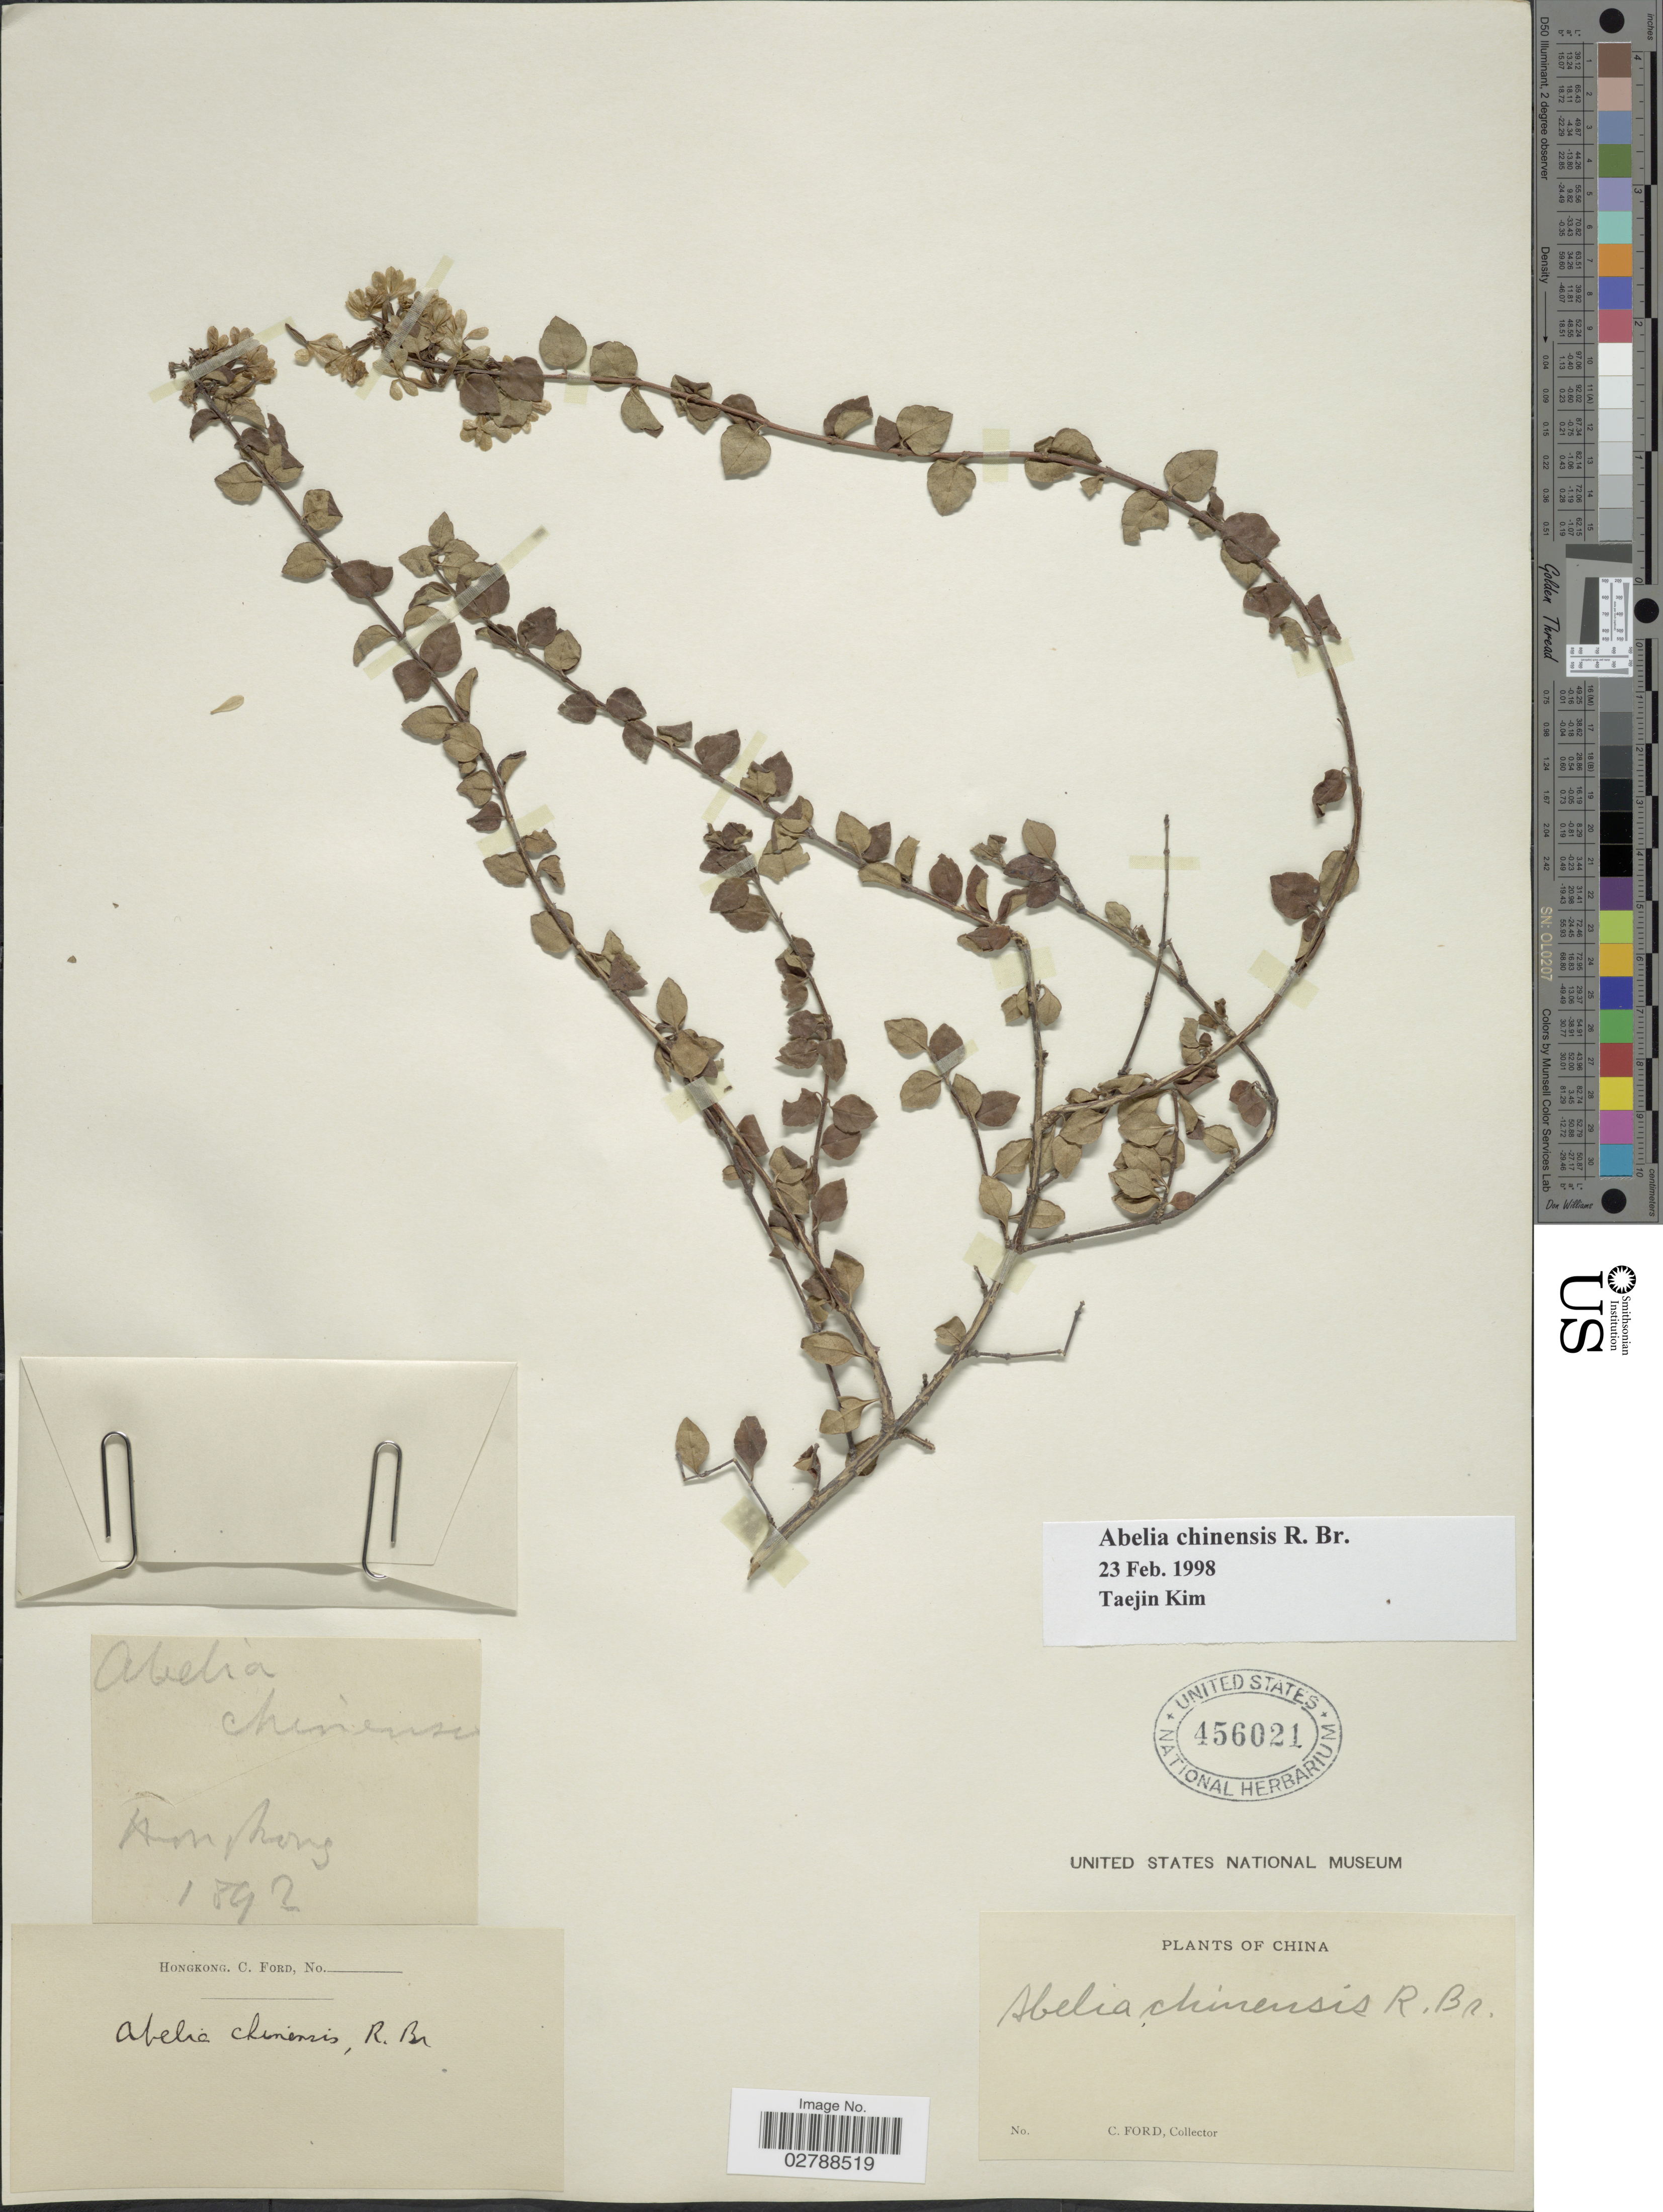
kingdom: Plantae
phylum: Tracheophyta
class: Magnoliopsida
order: Dipsacales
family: Caprifoliaceae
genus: Abelia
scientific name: Abelia chinensis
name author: R. Br.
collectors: C. Ford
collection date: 1892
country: China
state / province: Hong Kong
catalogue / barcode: US 456021